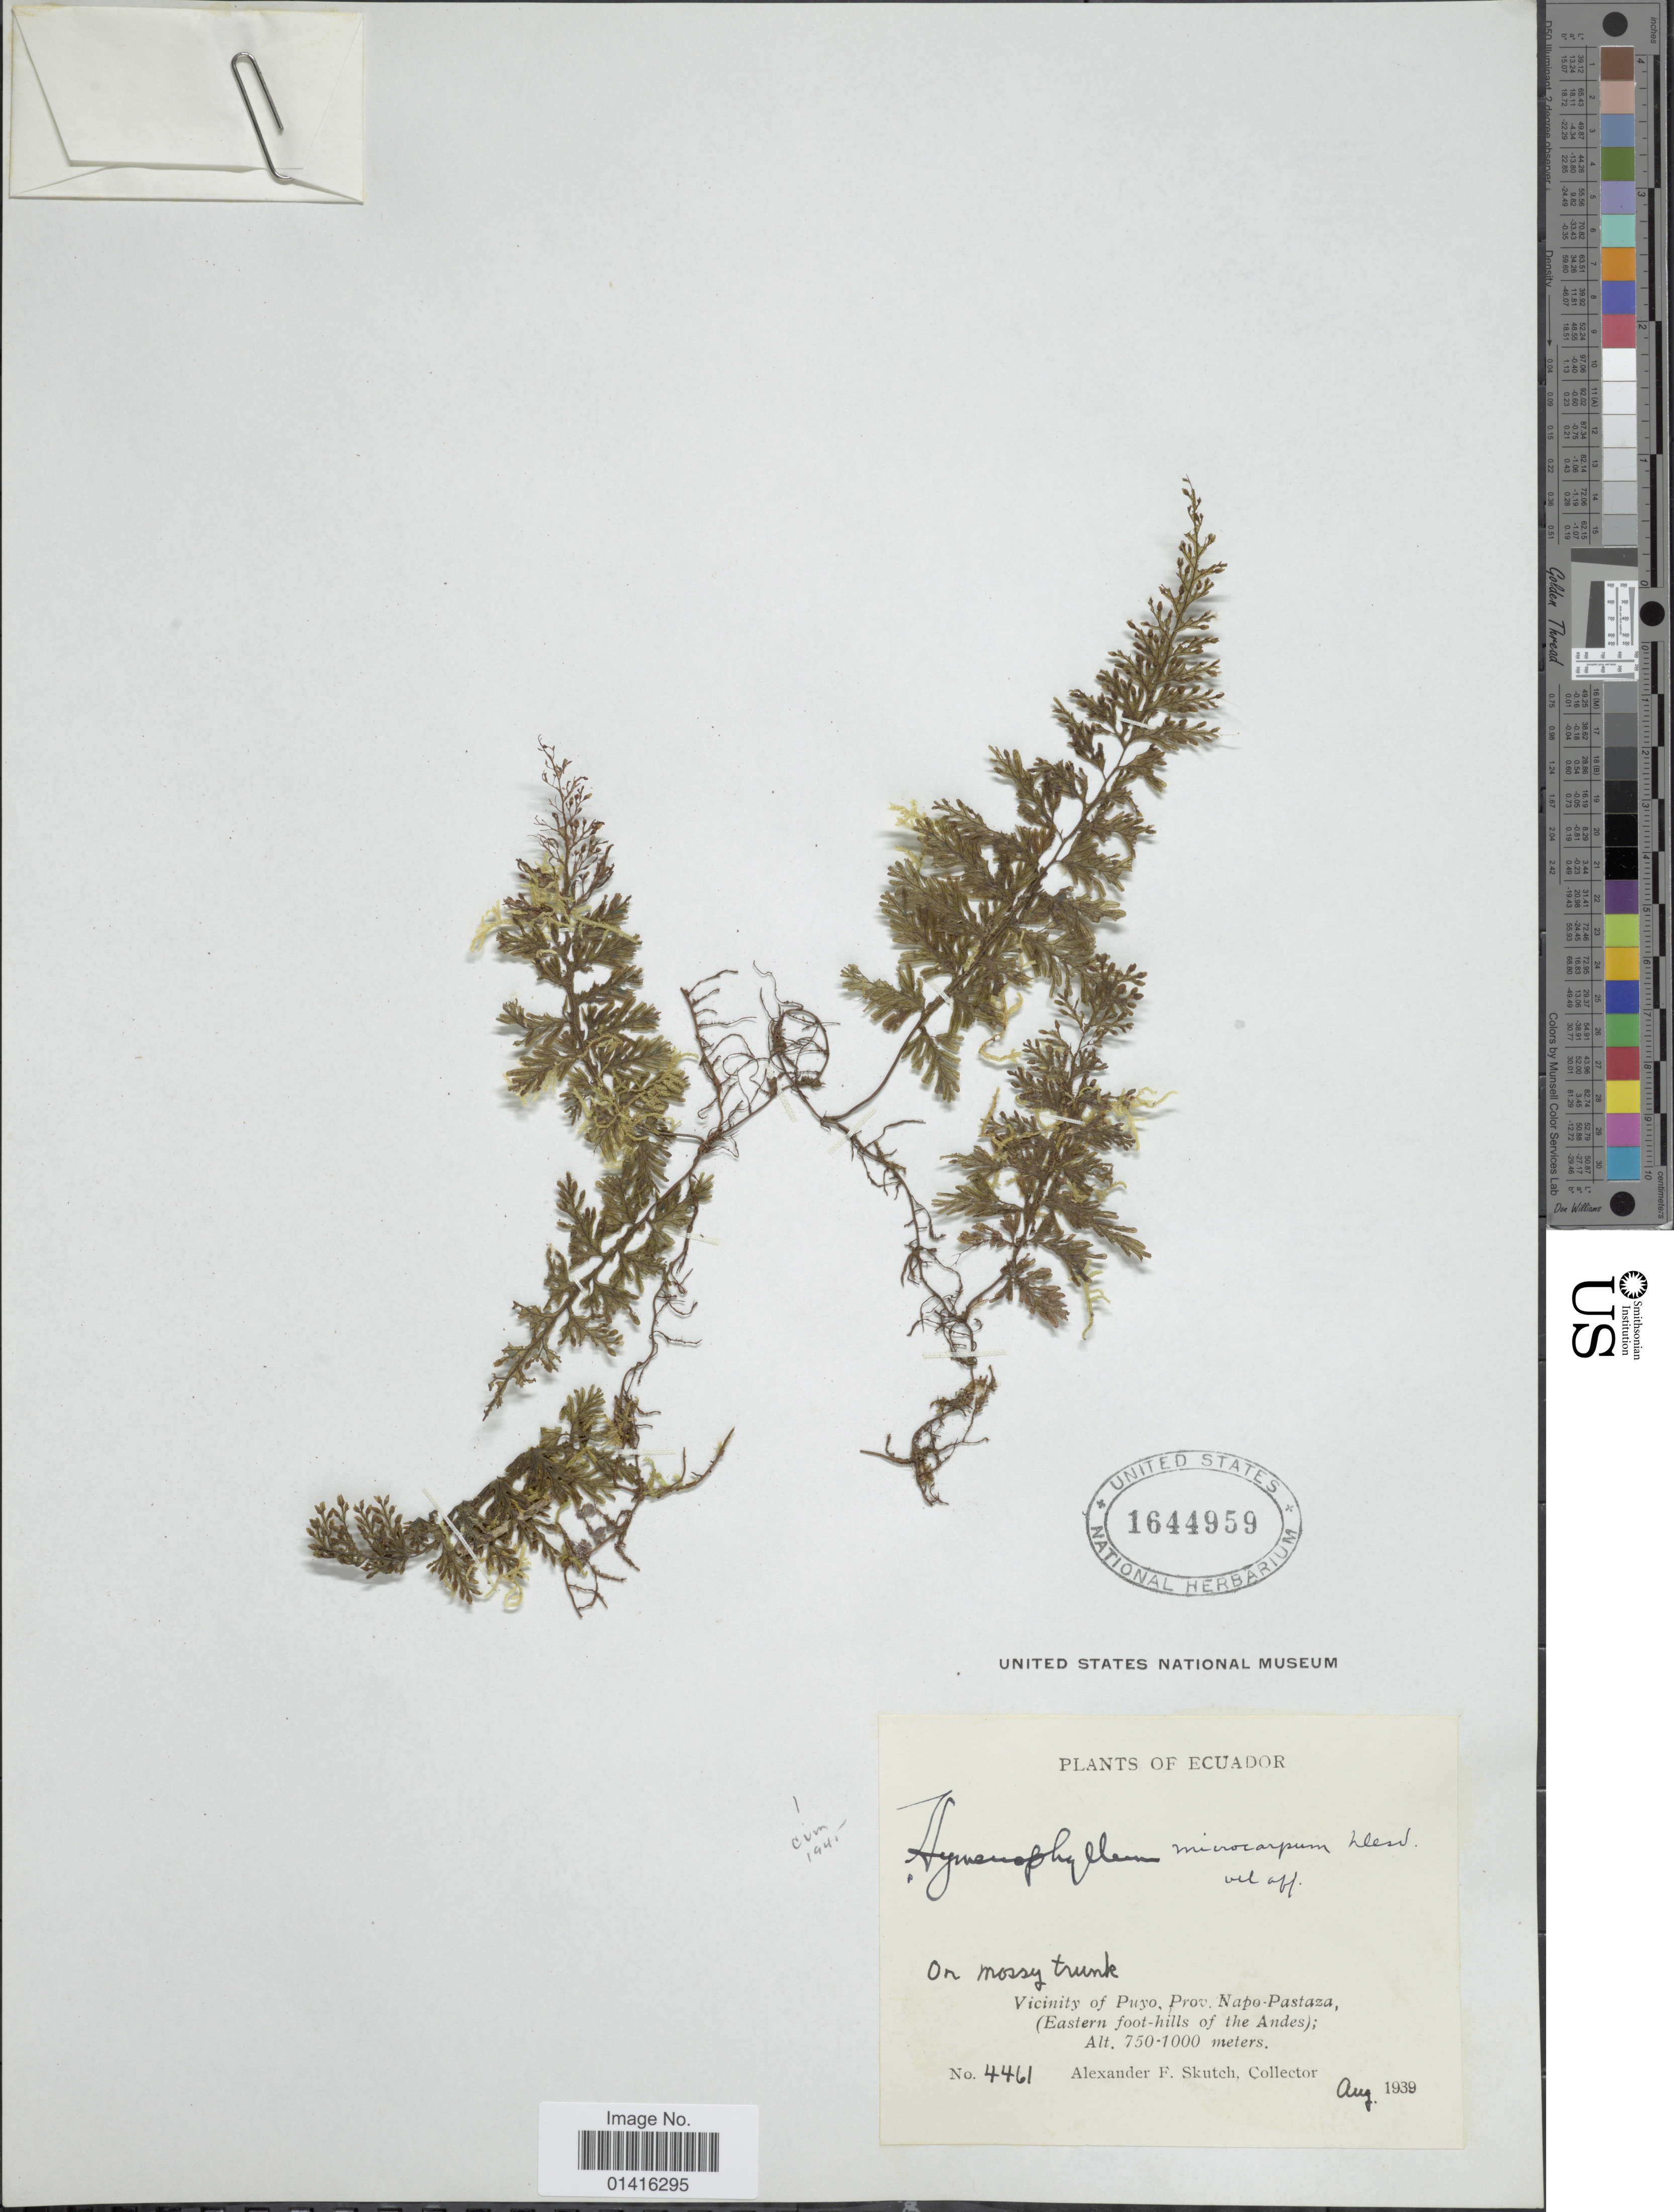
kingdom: Plantae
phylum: Tracheophyta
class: Polypodiopsida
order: Hymenophyllales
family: Hymenophyllaceae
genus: Hymenophyllum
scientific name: Hymenophyllum microcarpum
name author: (Desv.) Lellinger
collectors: A. F. Skutch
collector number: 4461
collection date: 1939-08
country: Ecuador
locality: Vicinity of Puyo, Prov. Napo-Pastaza, (Eastern foot-hills of the Andes)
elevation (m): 750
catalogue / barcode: US 1644959